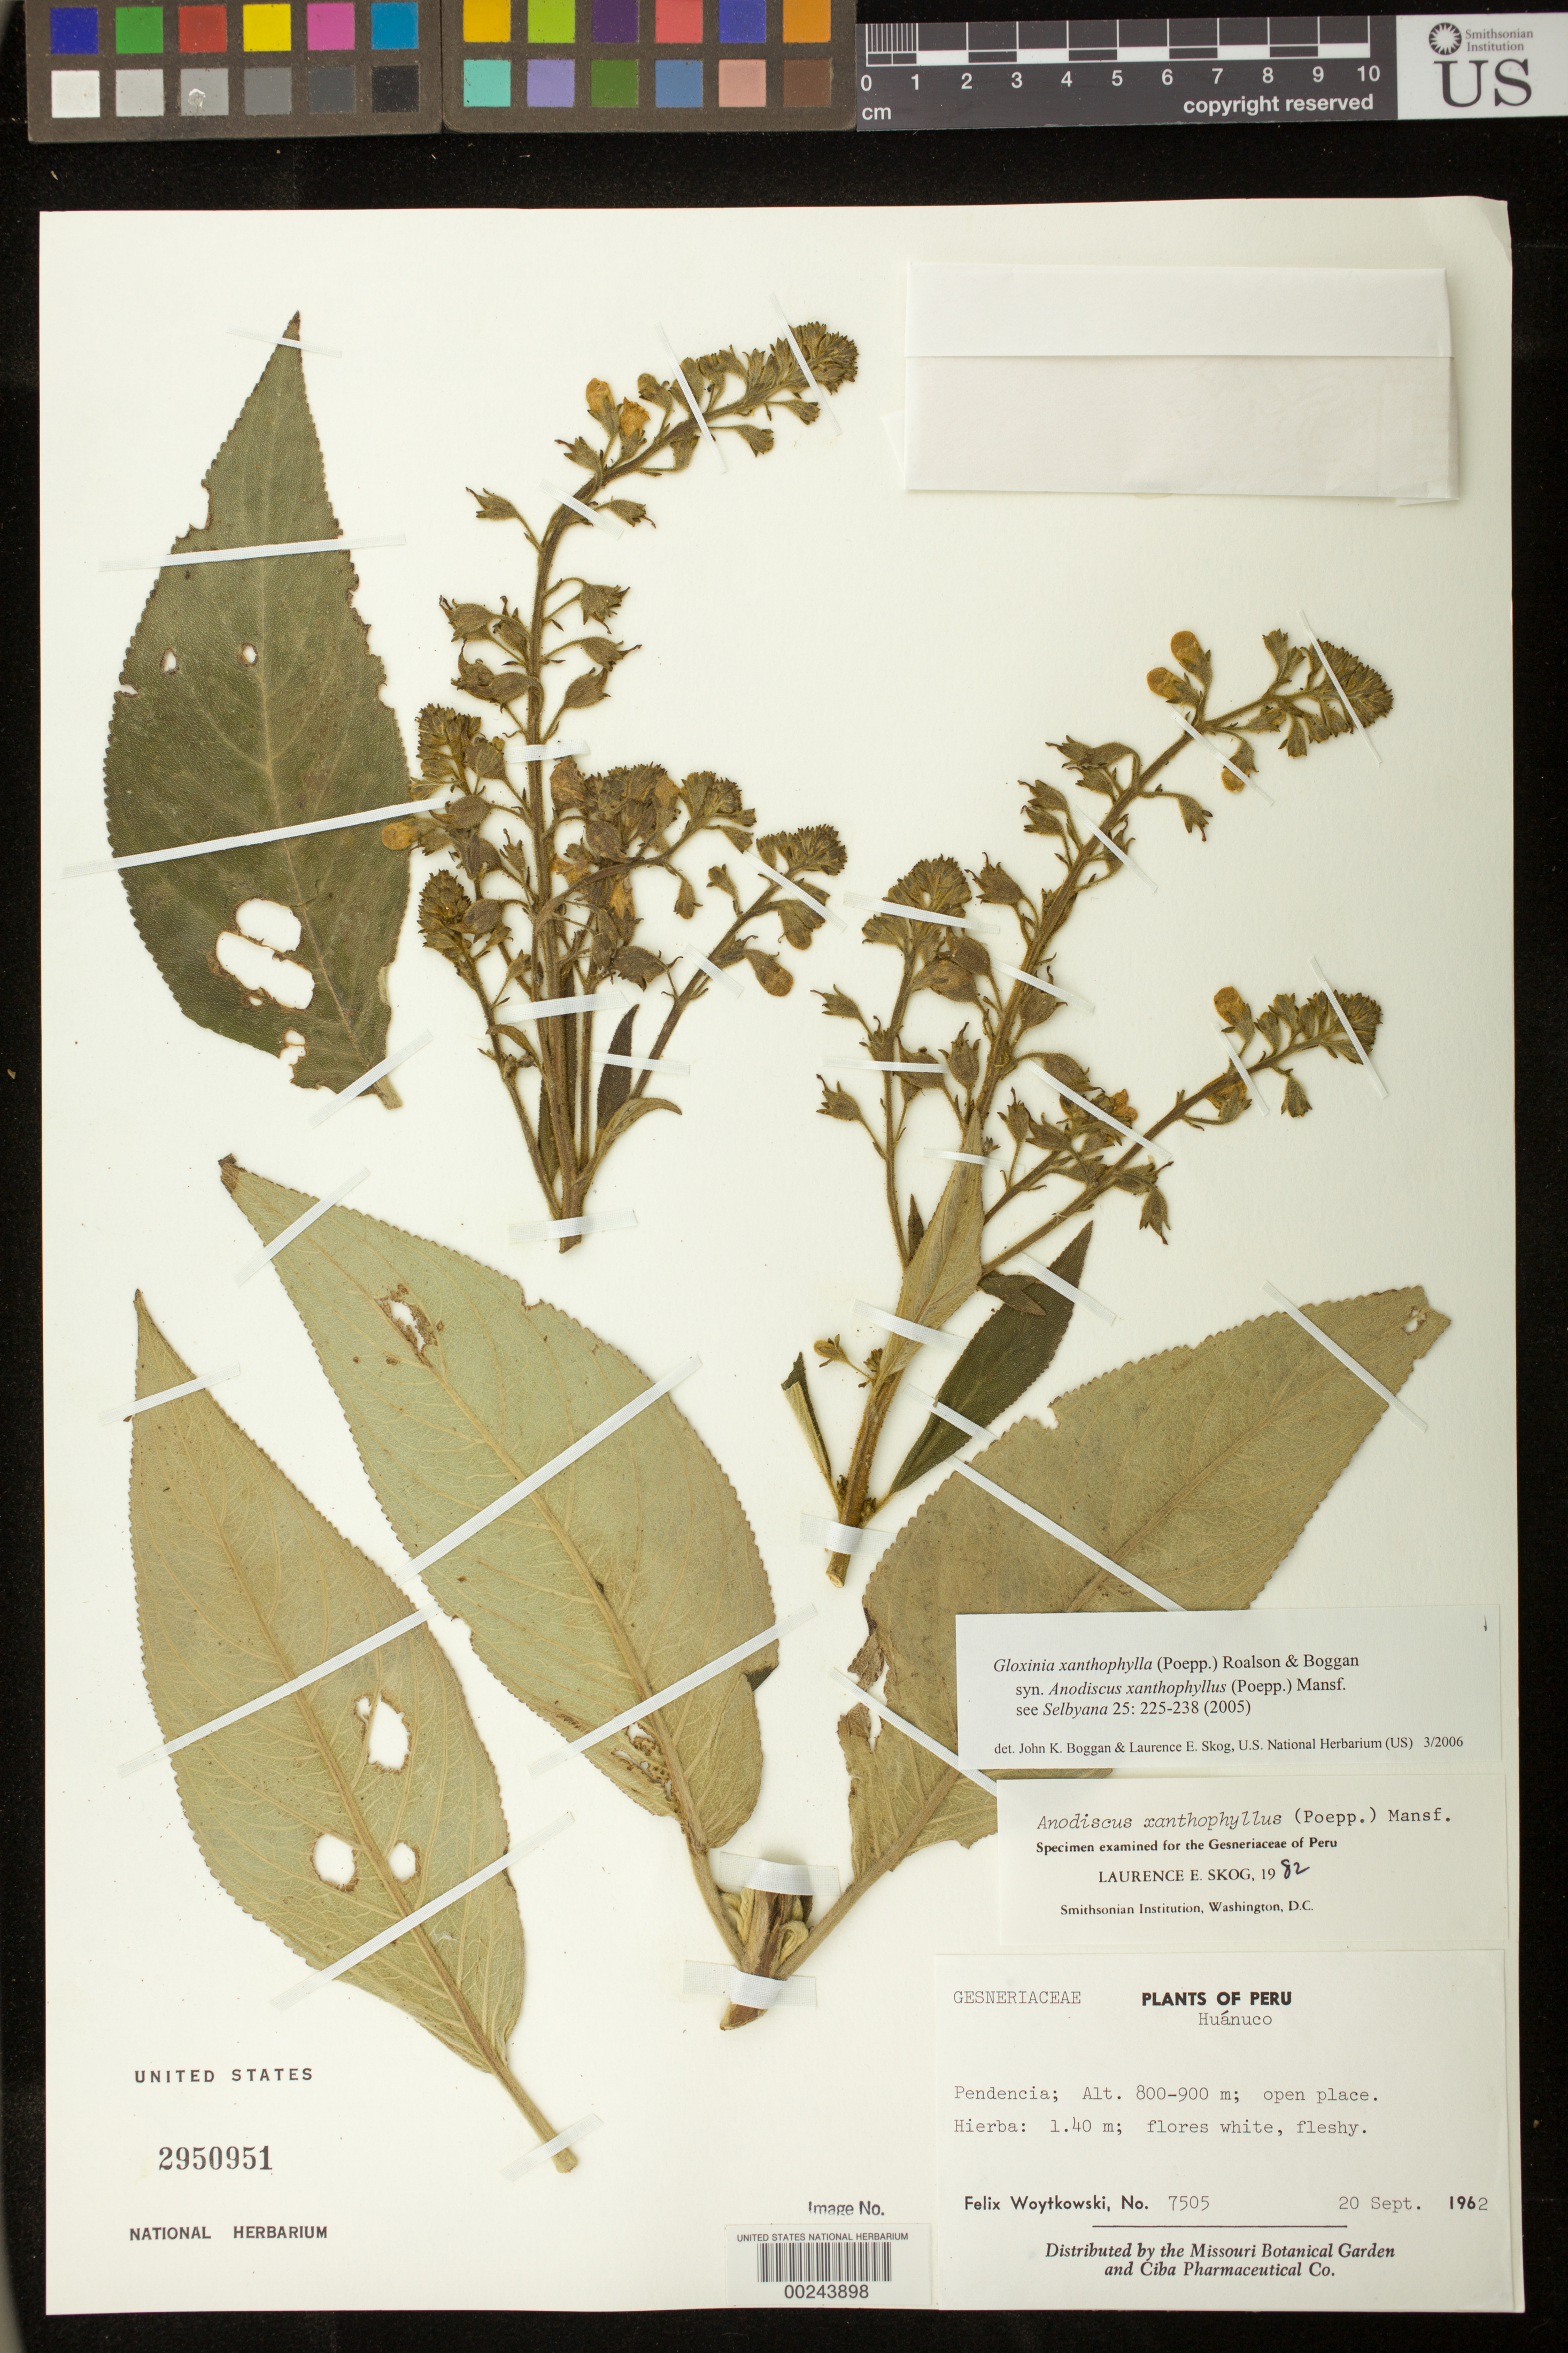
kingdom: Plantae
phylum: Tracheophyta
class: Magnoliopsida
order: Lamiales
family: Gesneriaceae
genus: Gloxinia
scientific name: Gloxinia xanthophylla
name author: (Poepp.) Roalson & Boggan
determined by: Boggan, J. K.; Skog, L. E.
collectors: F. Woytkowski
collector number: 7505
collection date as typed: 20 Sep 1962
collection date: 1962-09-20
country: Peru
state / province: Huánuco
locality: Pendencia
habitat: Open place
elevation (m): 800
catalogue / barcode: US 2950951